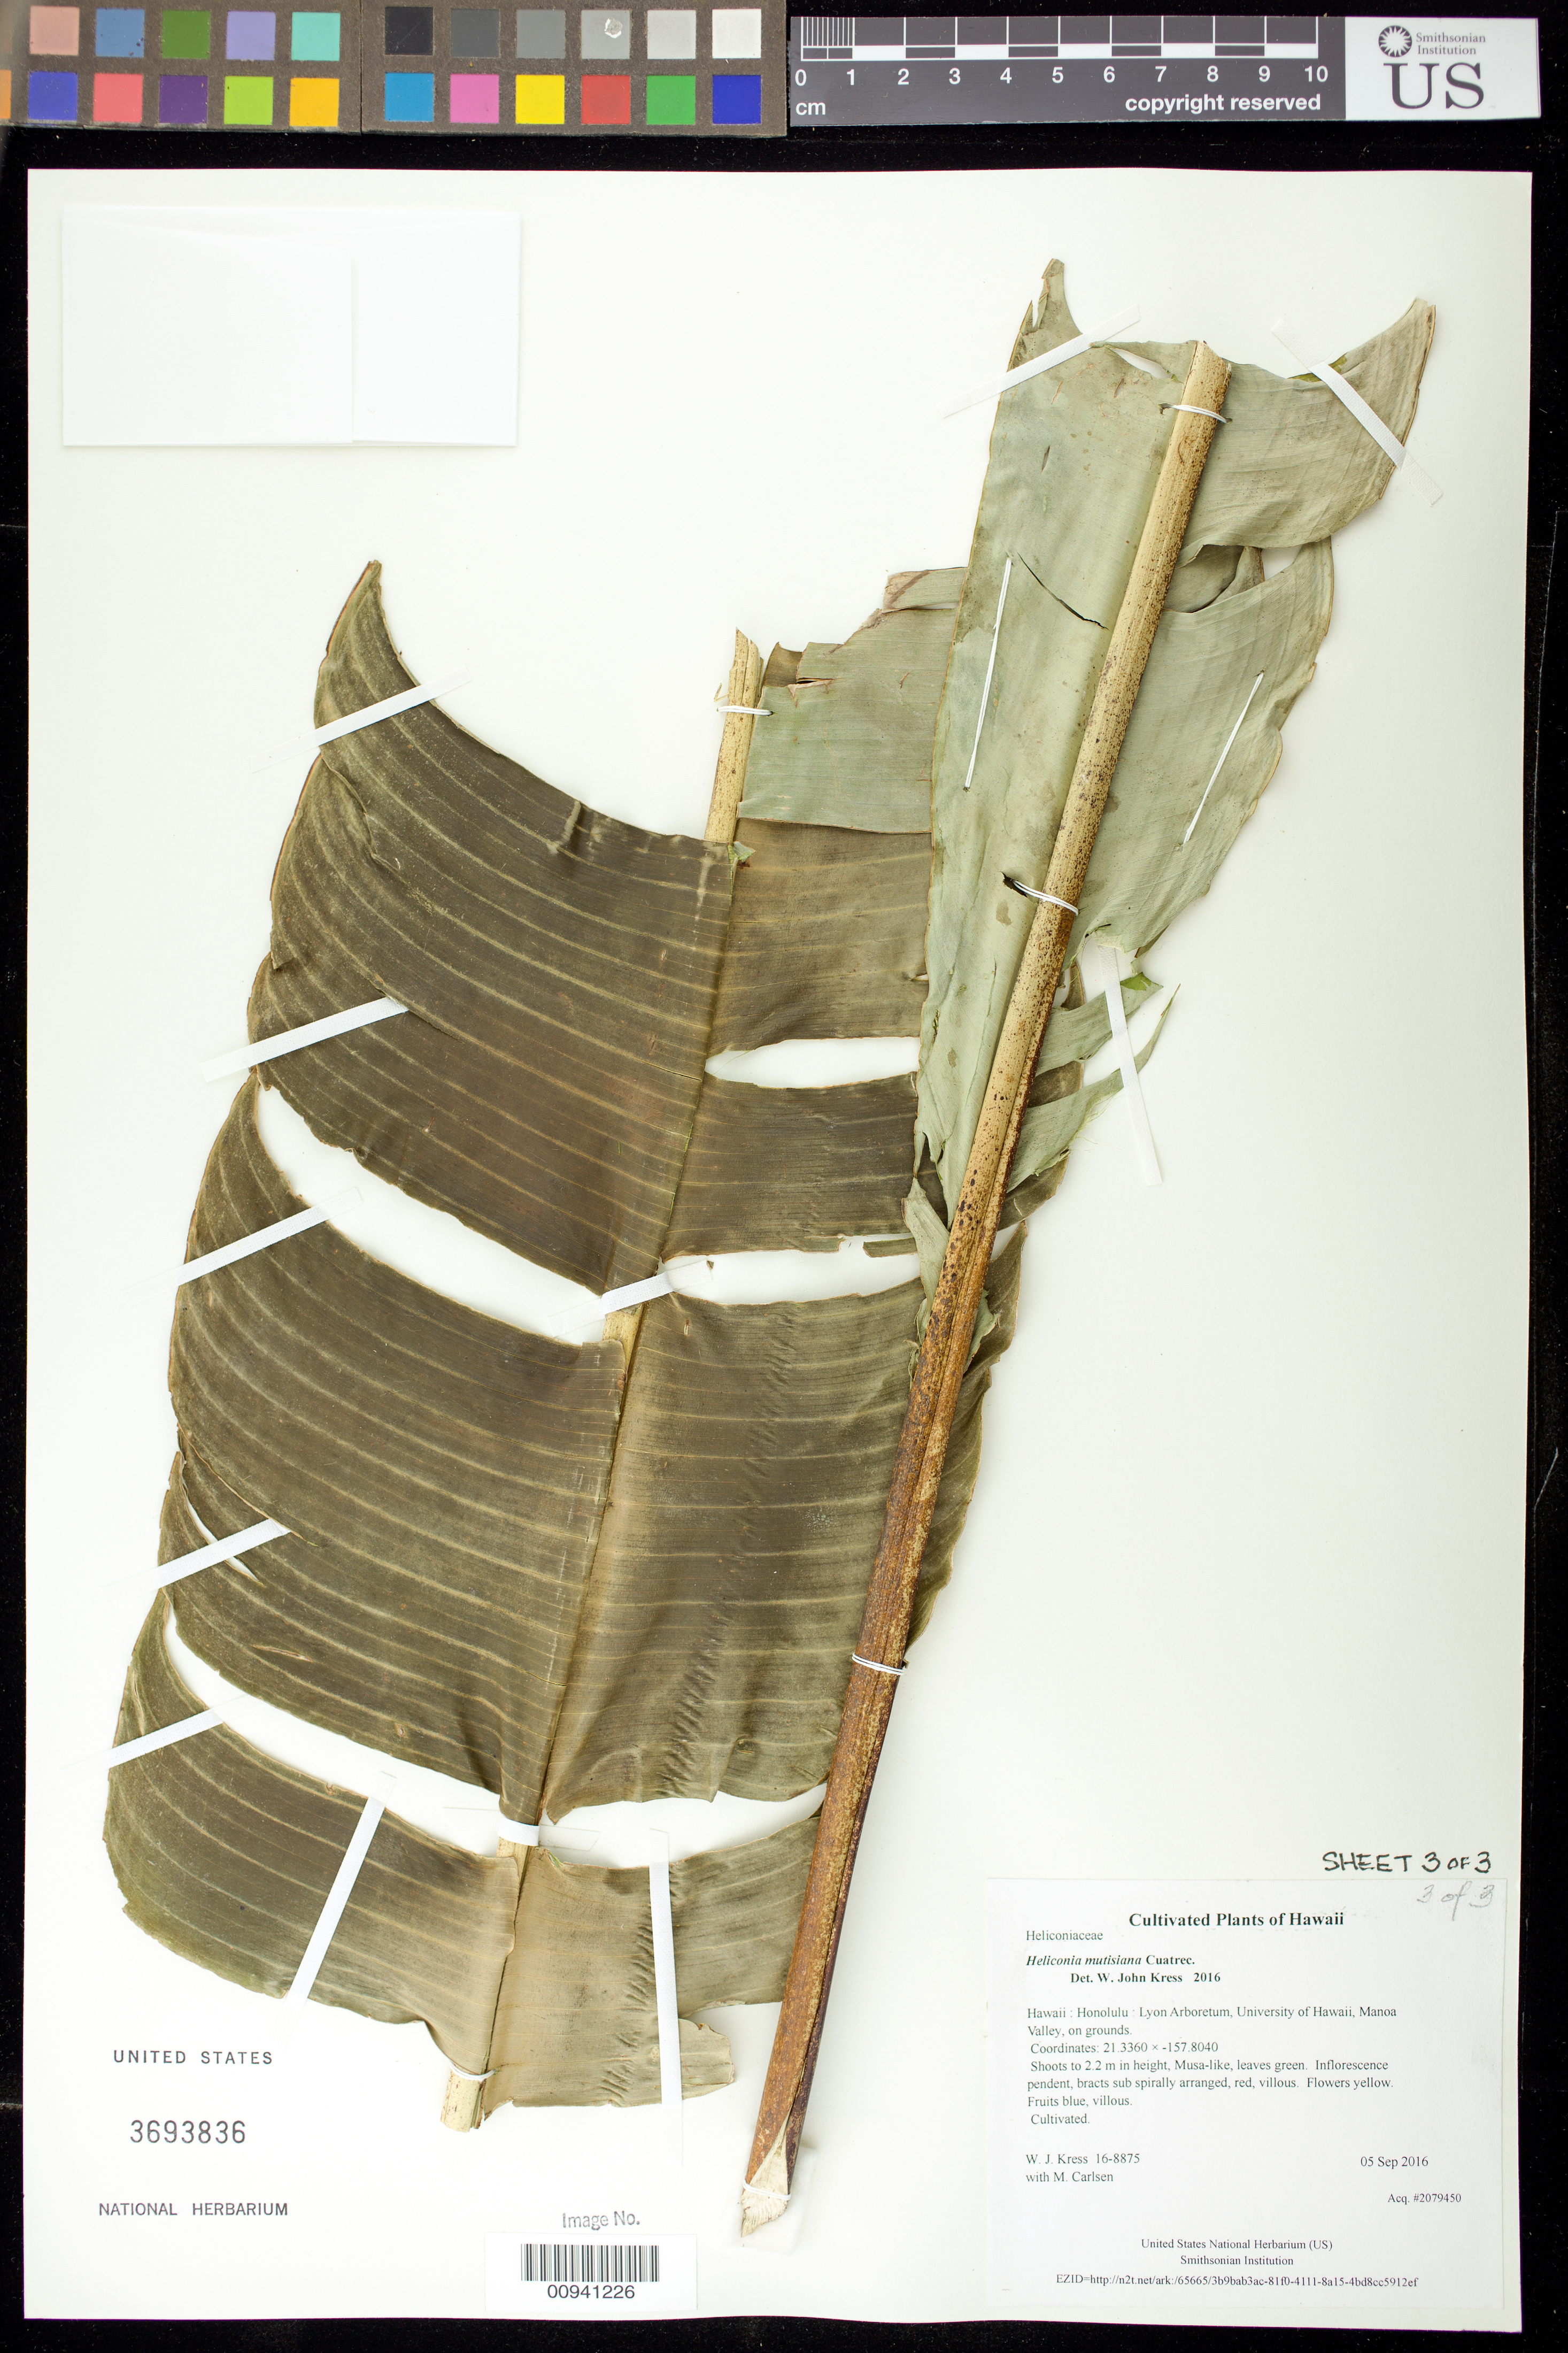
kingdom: Plantae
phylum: Tracheophyta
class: Liliopsida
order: Zingiberales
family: Heliconiaceae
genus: Heliconia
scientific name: Heliconia mutisiana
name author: Cuatrec.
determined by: Kress, W. J., (US), Smithsonian Institution - National Museum of Natural History (UNITED STATES)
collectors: W. J. Kress & M. M. Carlsen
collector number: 16-8875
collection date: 2016-09-05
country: United States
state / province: Hawaii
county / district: Honolulu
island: Oahu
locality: Lyon Arboretum, University of Hawaii, Manoa Valley, on grounds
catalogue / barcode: US 3693836